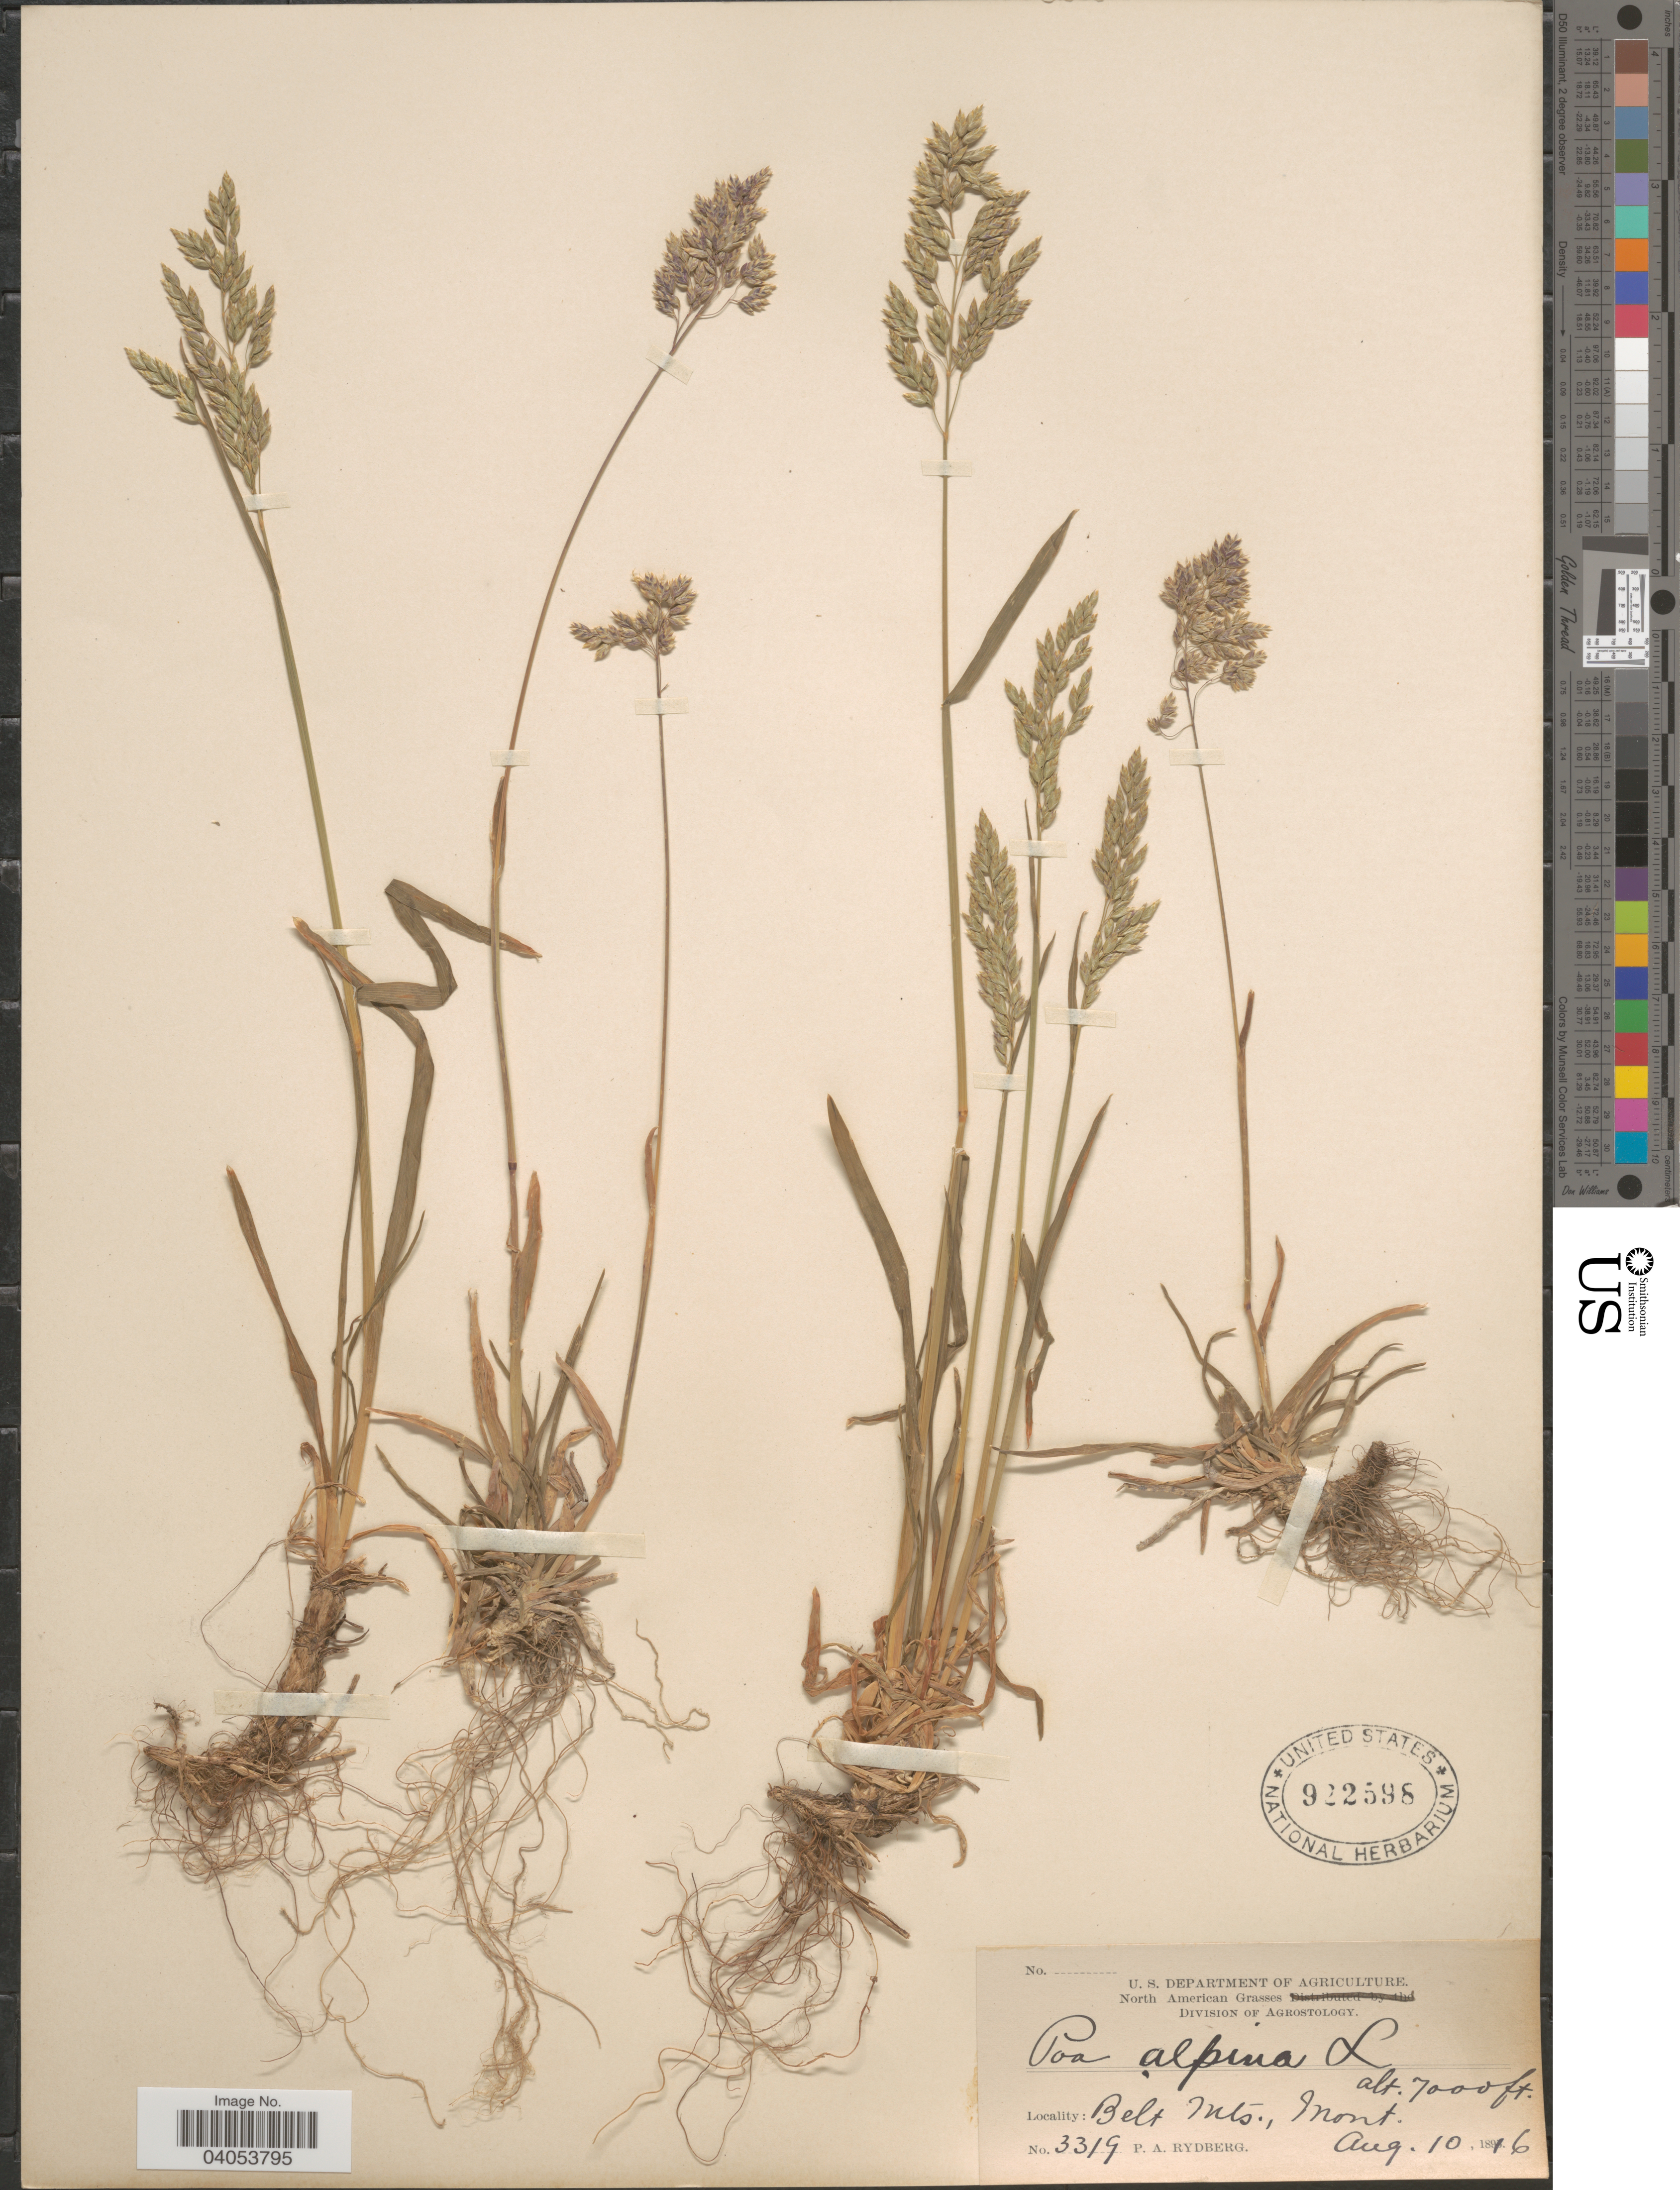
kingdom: Plantae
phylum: Tracheophyta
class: Liliopsida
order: Poales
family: Poaceae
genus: Poa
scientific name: Poa alpina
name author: L.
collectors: P. A. Rydberg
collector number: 3319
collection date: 1896-08-10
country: United States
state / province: Montana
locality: Belt Mts.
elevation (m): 2134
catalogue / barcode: US 922598